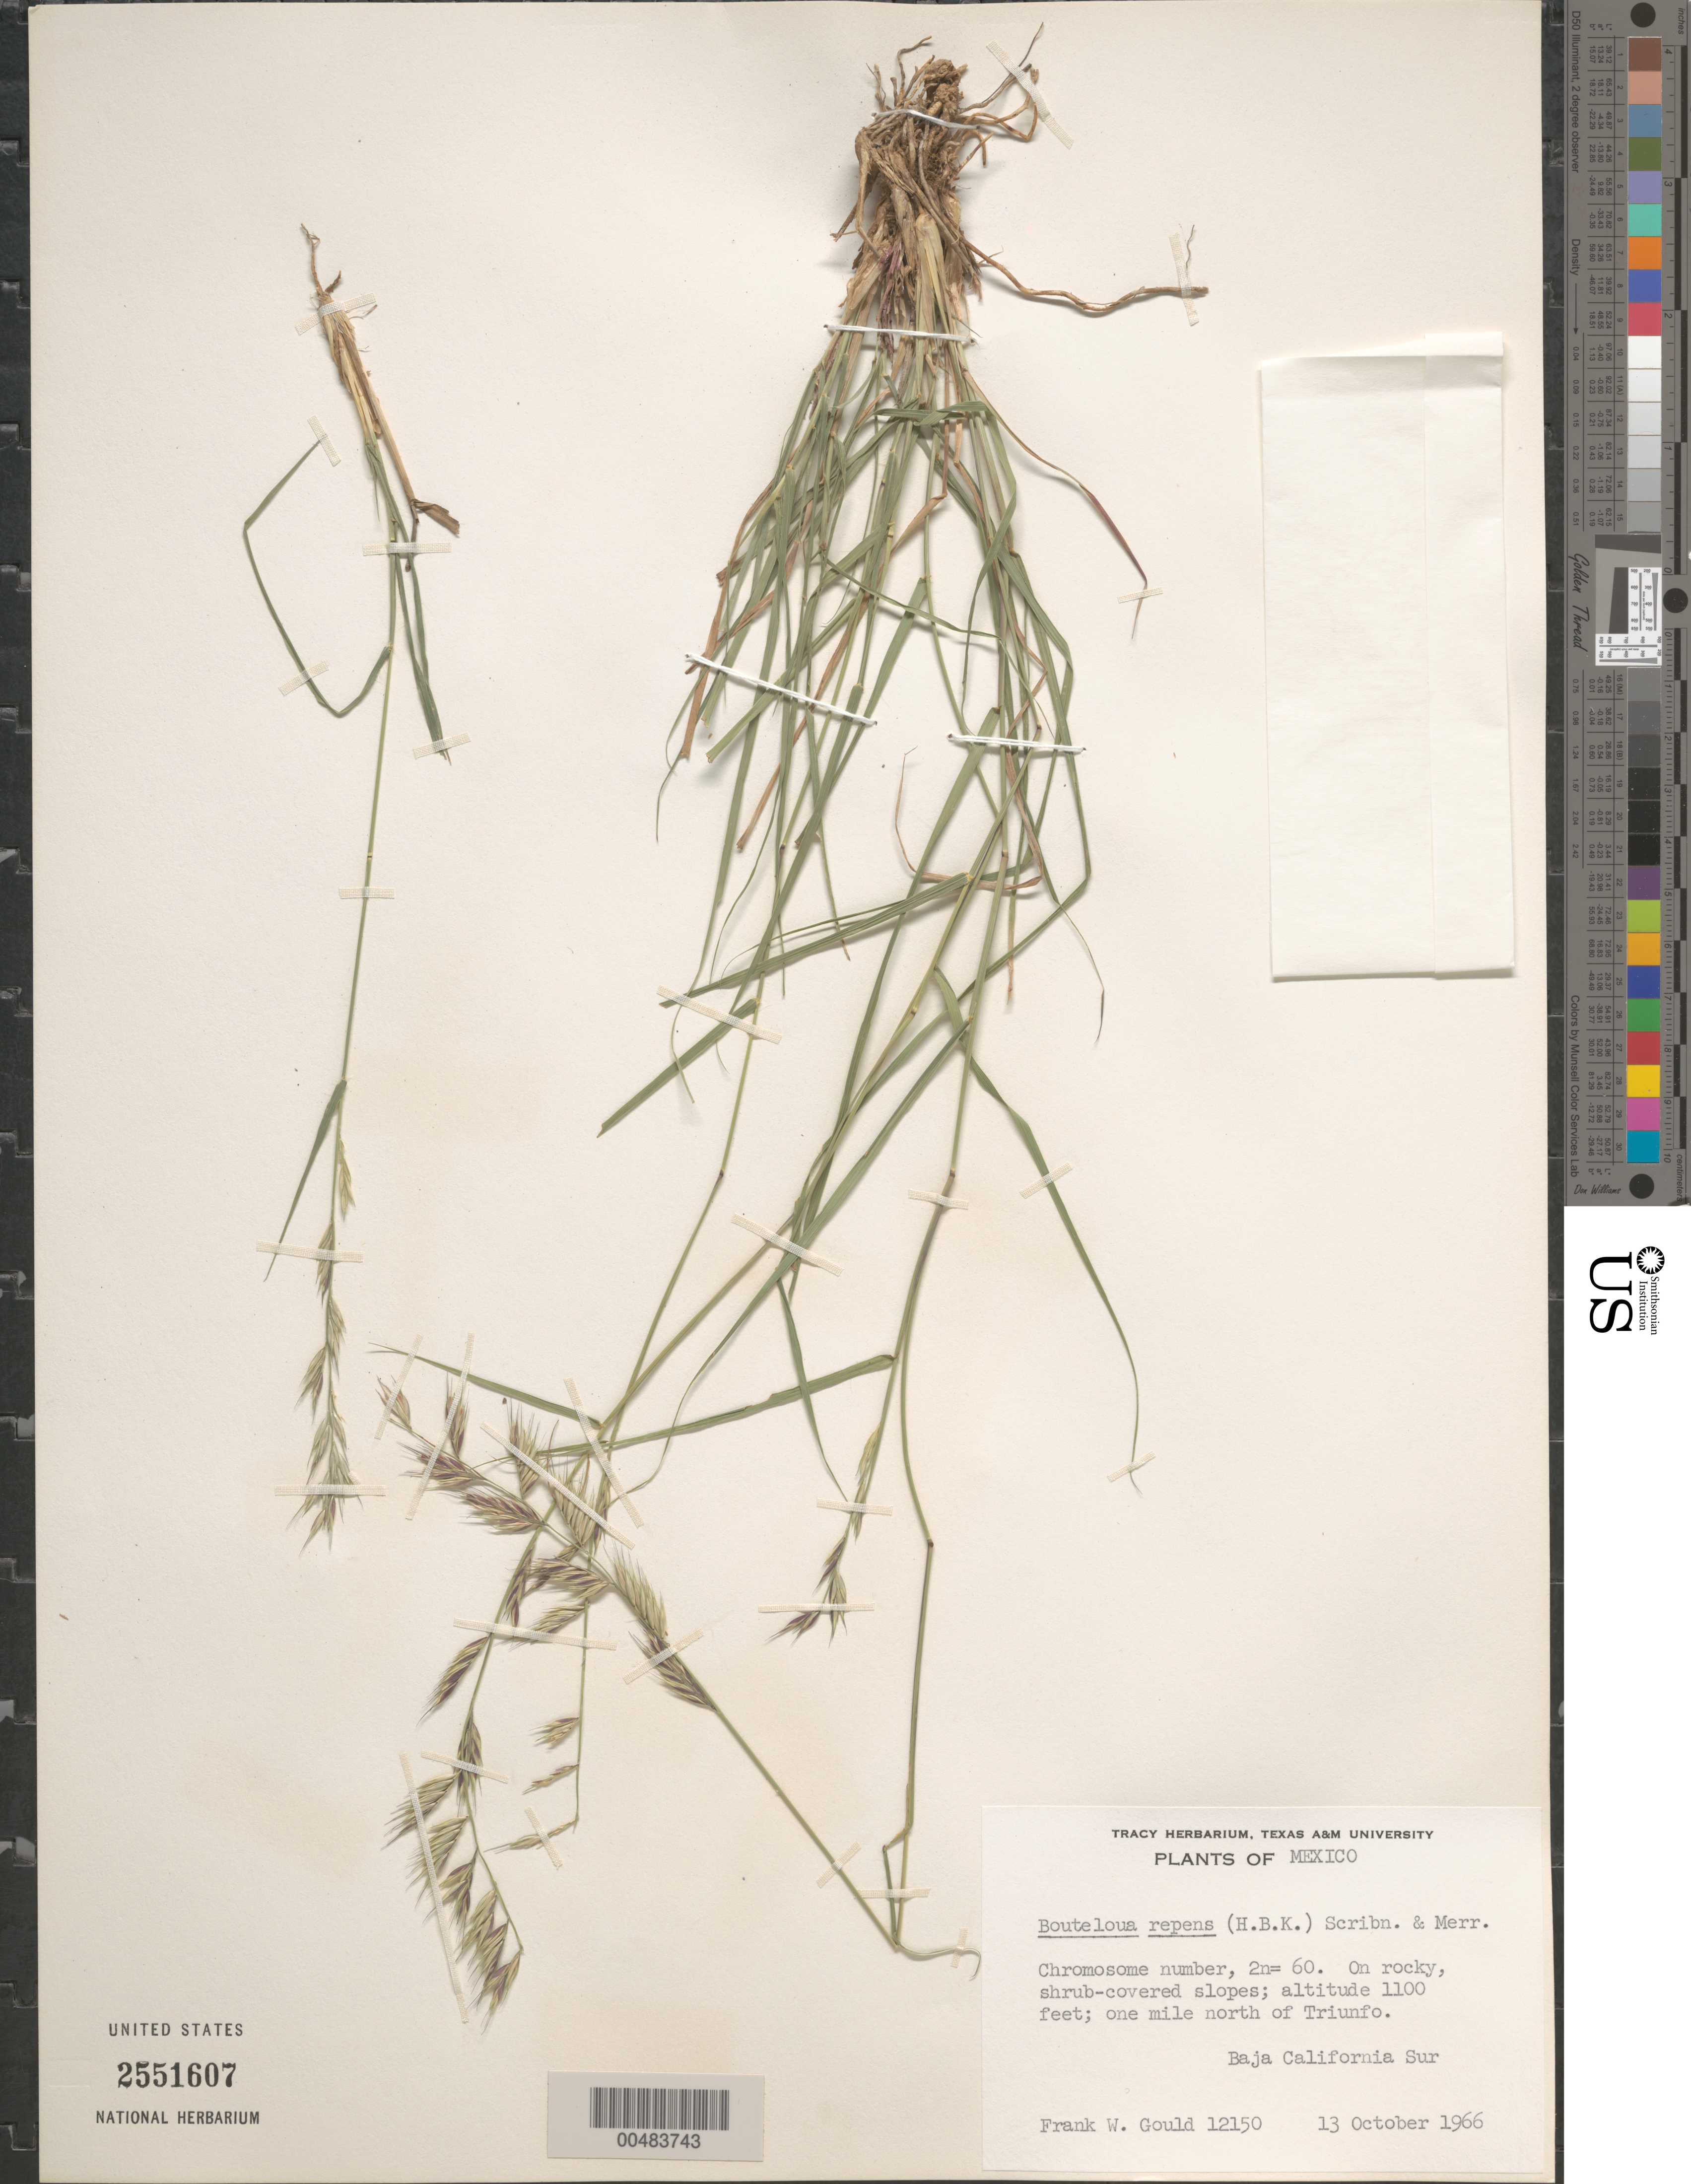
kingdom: Plantae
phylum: Tracheophyta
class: Liliopsida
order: Poales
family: Poaceae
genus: Bouteloua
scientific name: Bouteloua repens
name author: (Kunth) Scribn. & Merr.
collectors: F. W. Gould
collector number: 12150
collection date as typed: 13 Oct 1966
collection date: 1966-10-13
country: Mexico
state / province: Baja California Sur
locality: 1 mi N of Triunfo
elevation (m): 335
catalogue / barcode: US 2551607